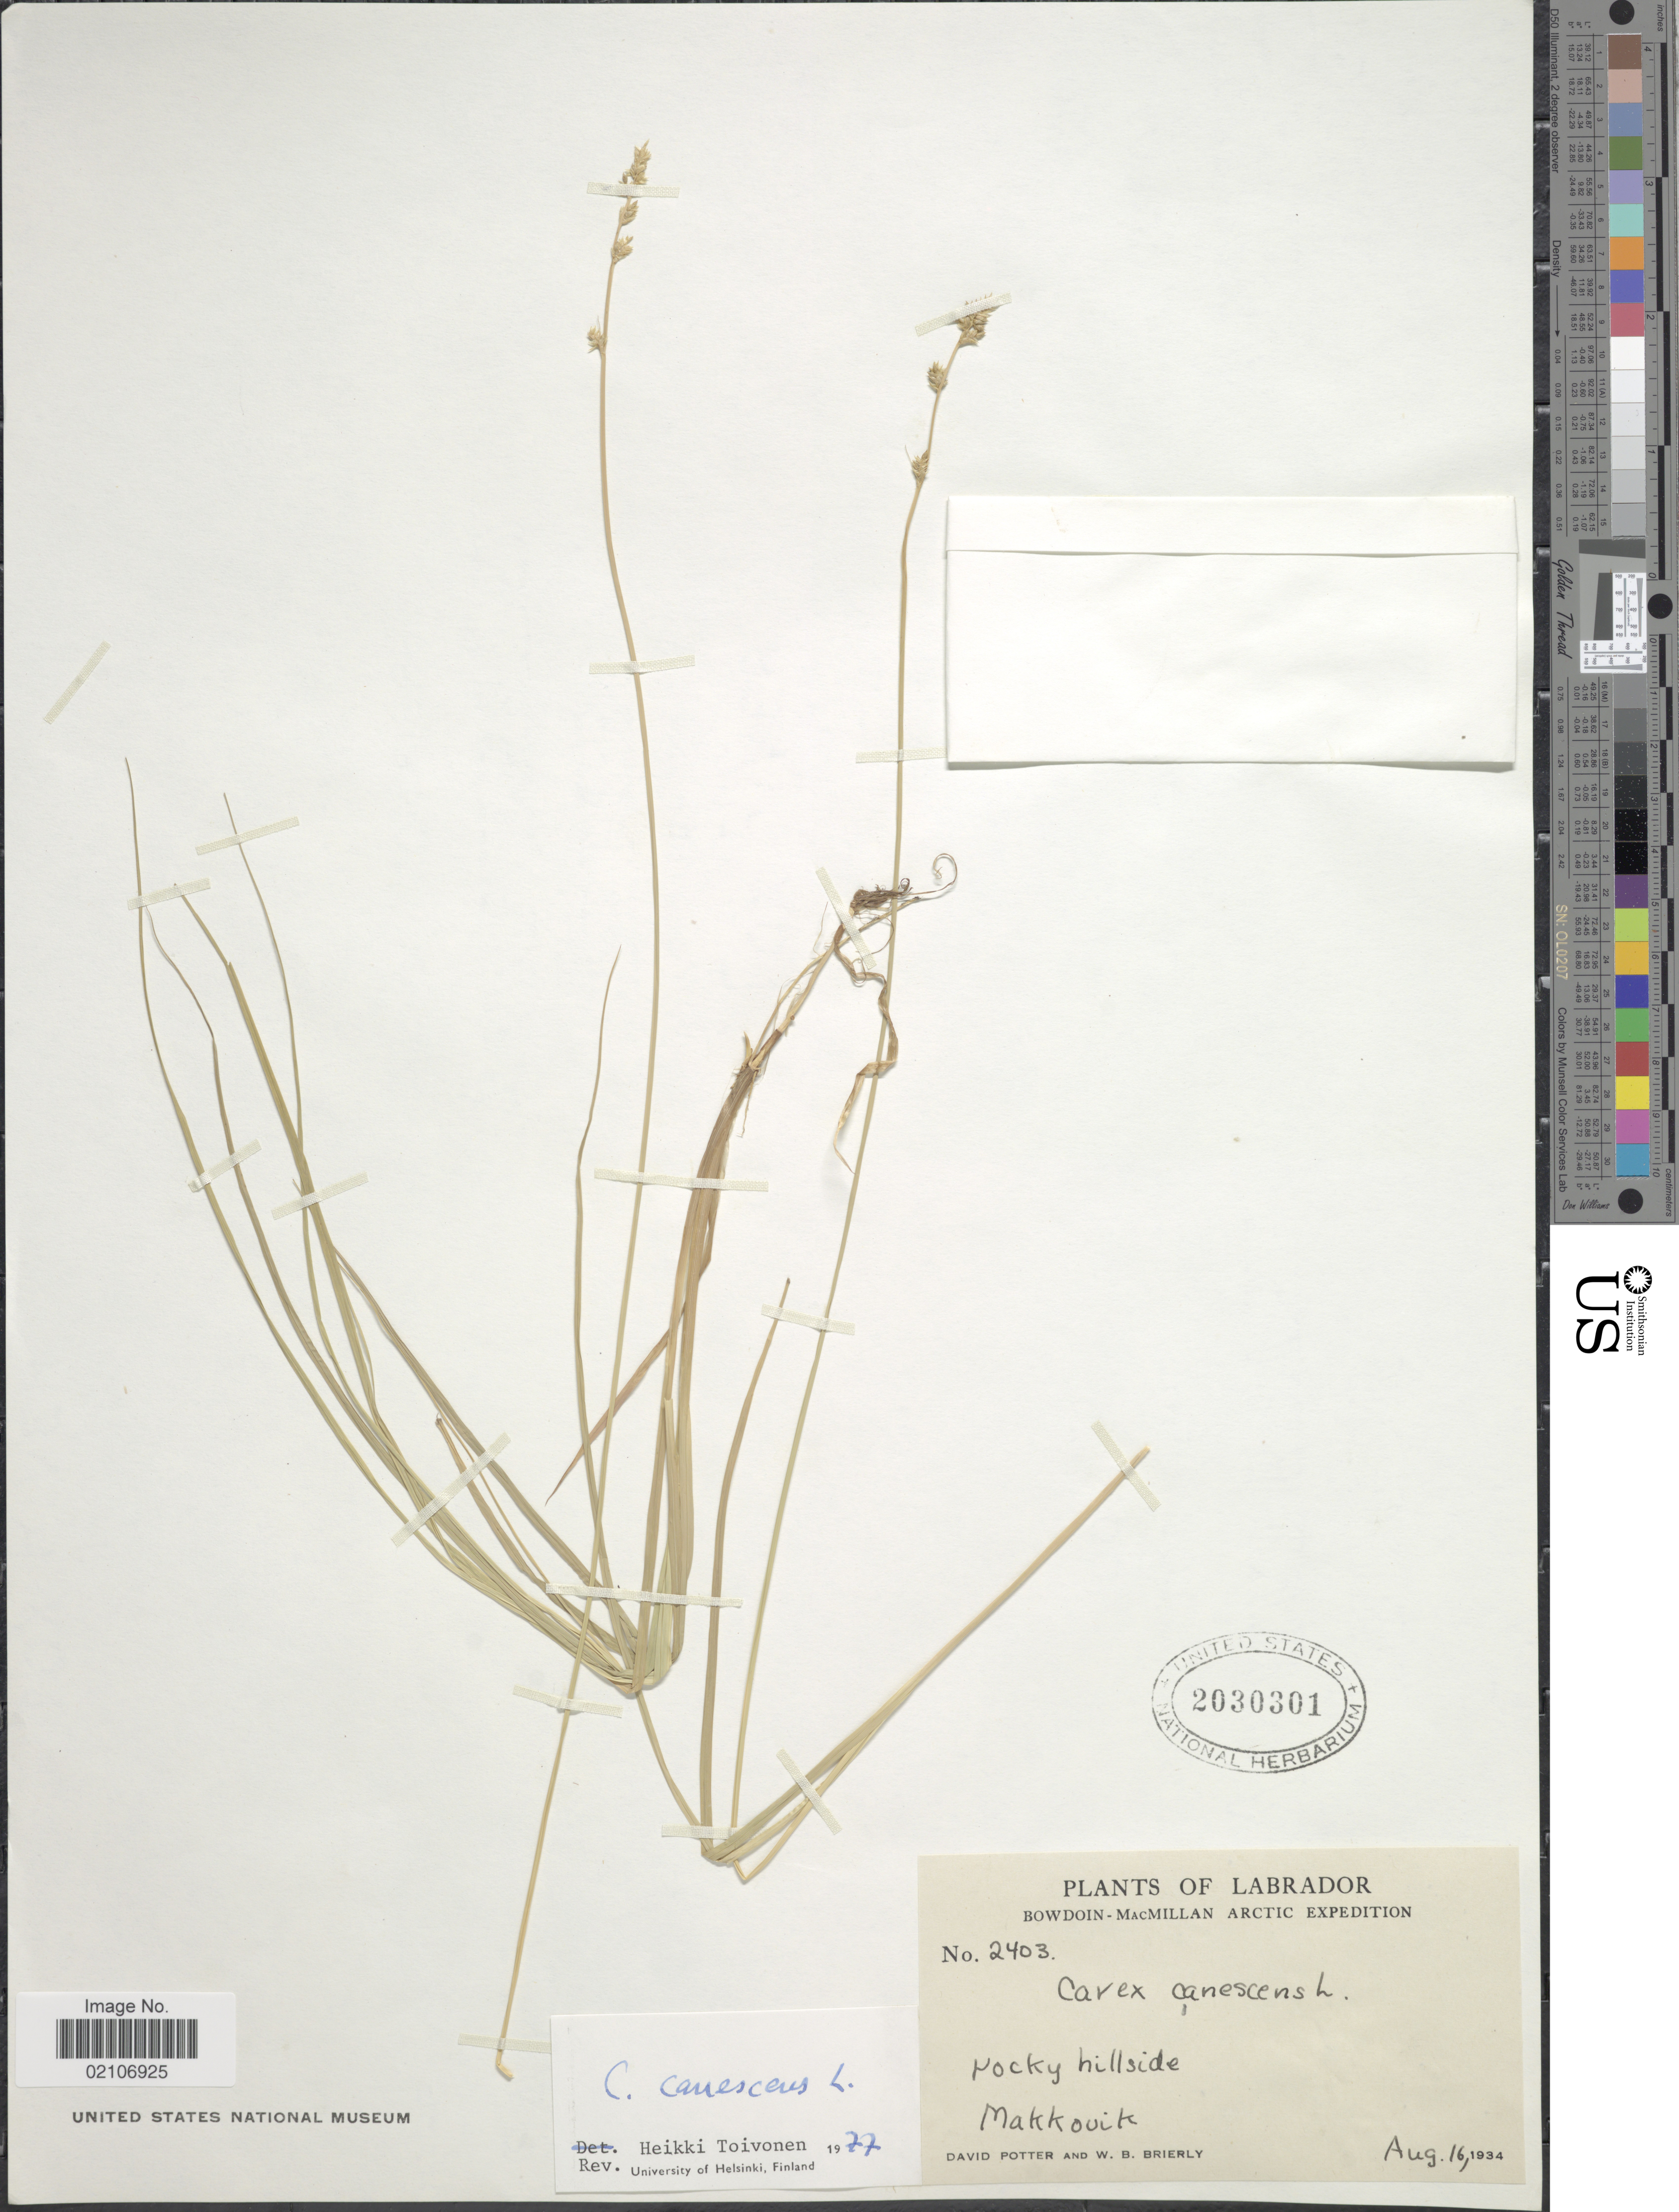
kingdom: Plantae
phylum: Tracheophyta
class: Liliopsida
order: Poales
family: Cyperaceae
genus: Carex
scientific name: Carex canescens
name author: L.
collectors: D. Potter & W. Brierly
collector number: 2403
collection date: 1934-08-16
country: Canada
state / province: Newfoundland and Labrador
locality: Labrador, Rocky hillside. Makkouik.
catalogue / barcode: US 2030301